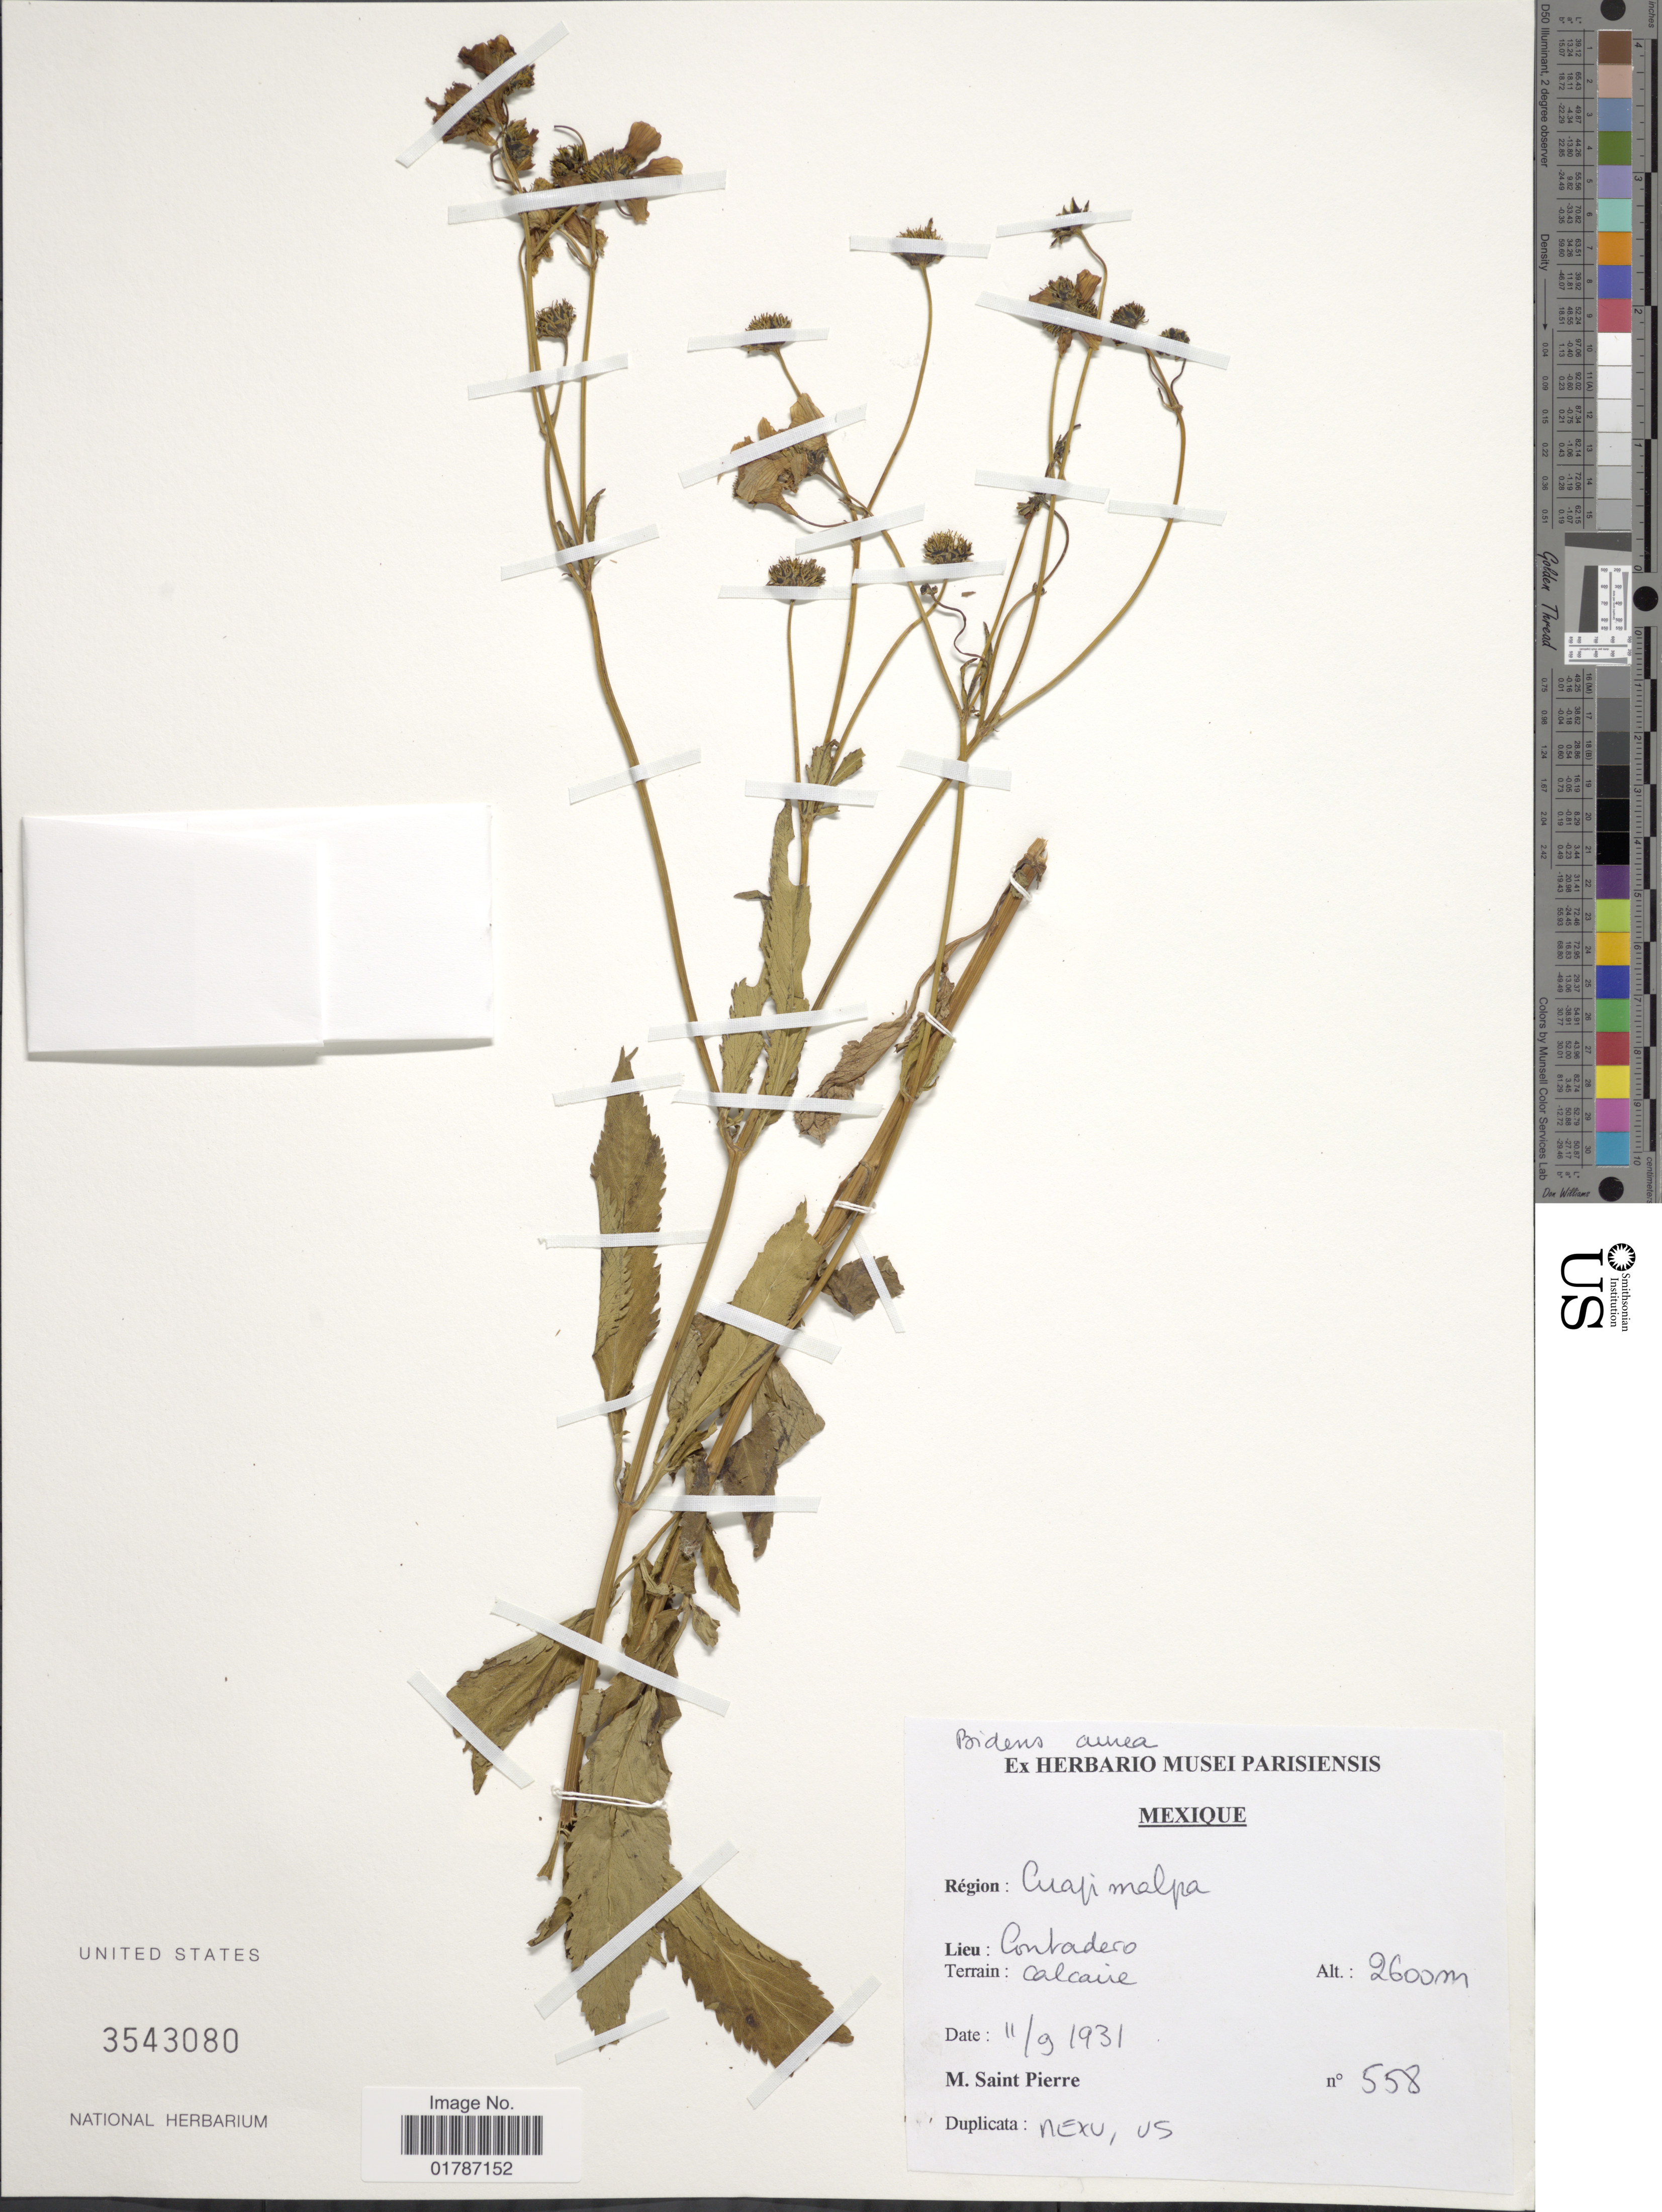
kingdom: Plantae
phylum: Tracheophyta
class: Magnoliopsida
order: Asterales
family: Asteraceae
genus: Bidens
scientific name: Bidens aurea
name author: (Aiton) Sherff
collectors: M. Saint-Pierre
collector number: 558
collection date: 1931-09-11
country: Mexico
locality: Region: Cuapimalpa, Lieu: Contadero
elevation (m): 2600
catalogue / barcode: US 3543080